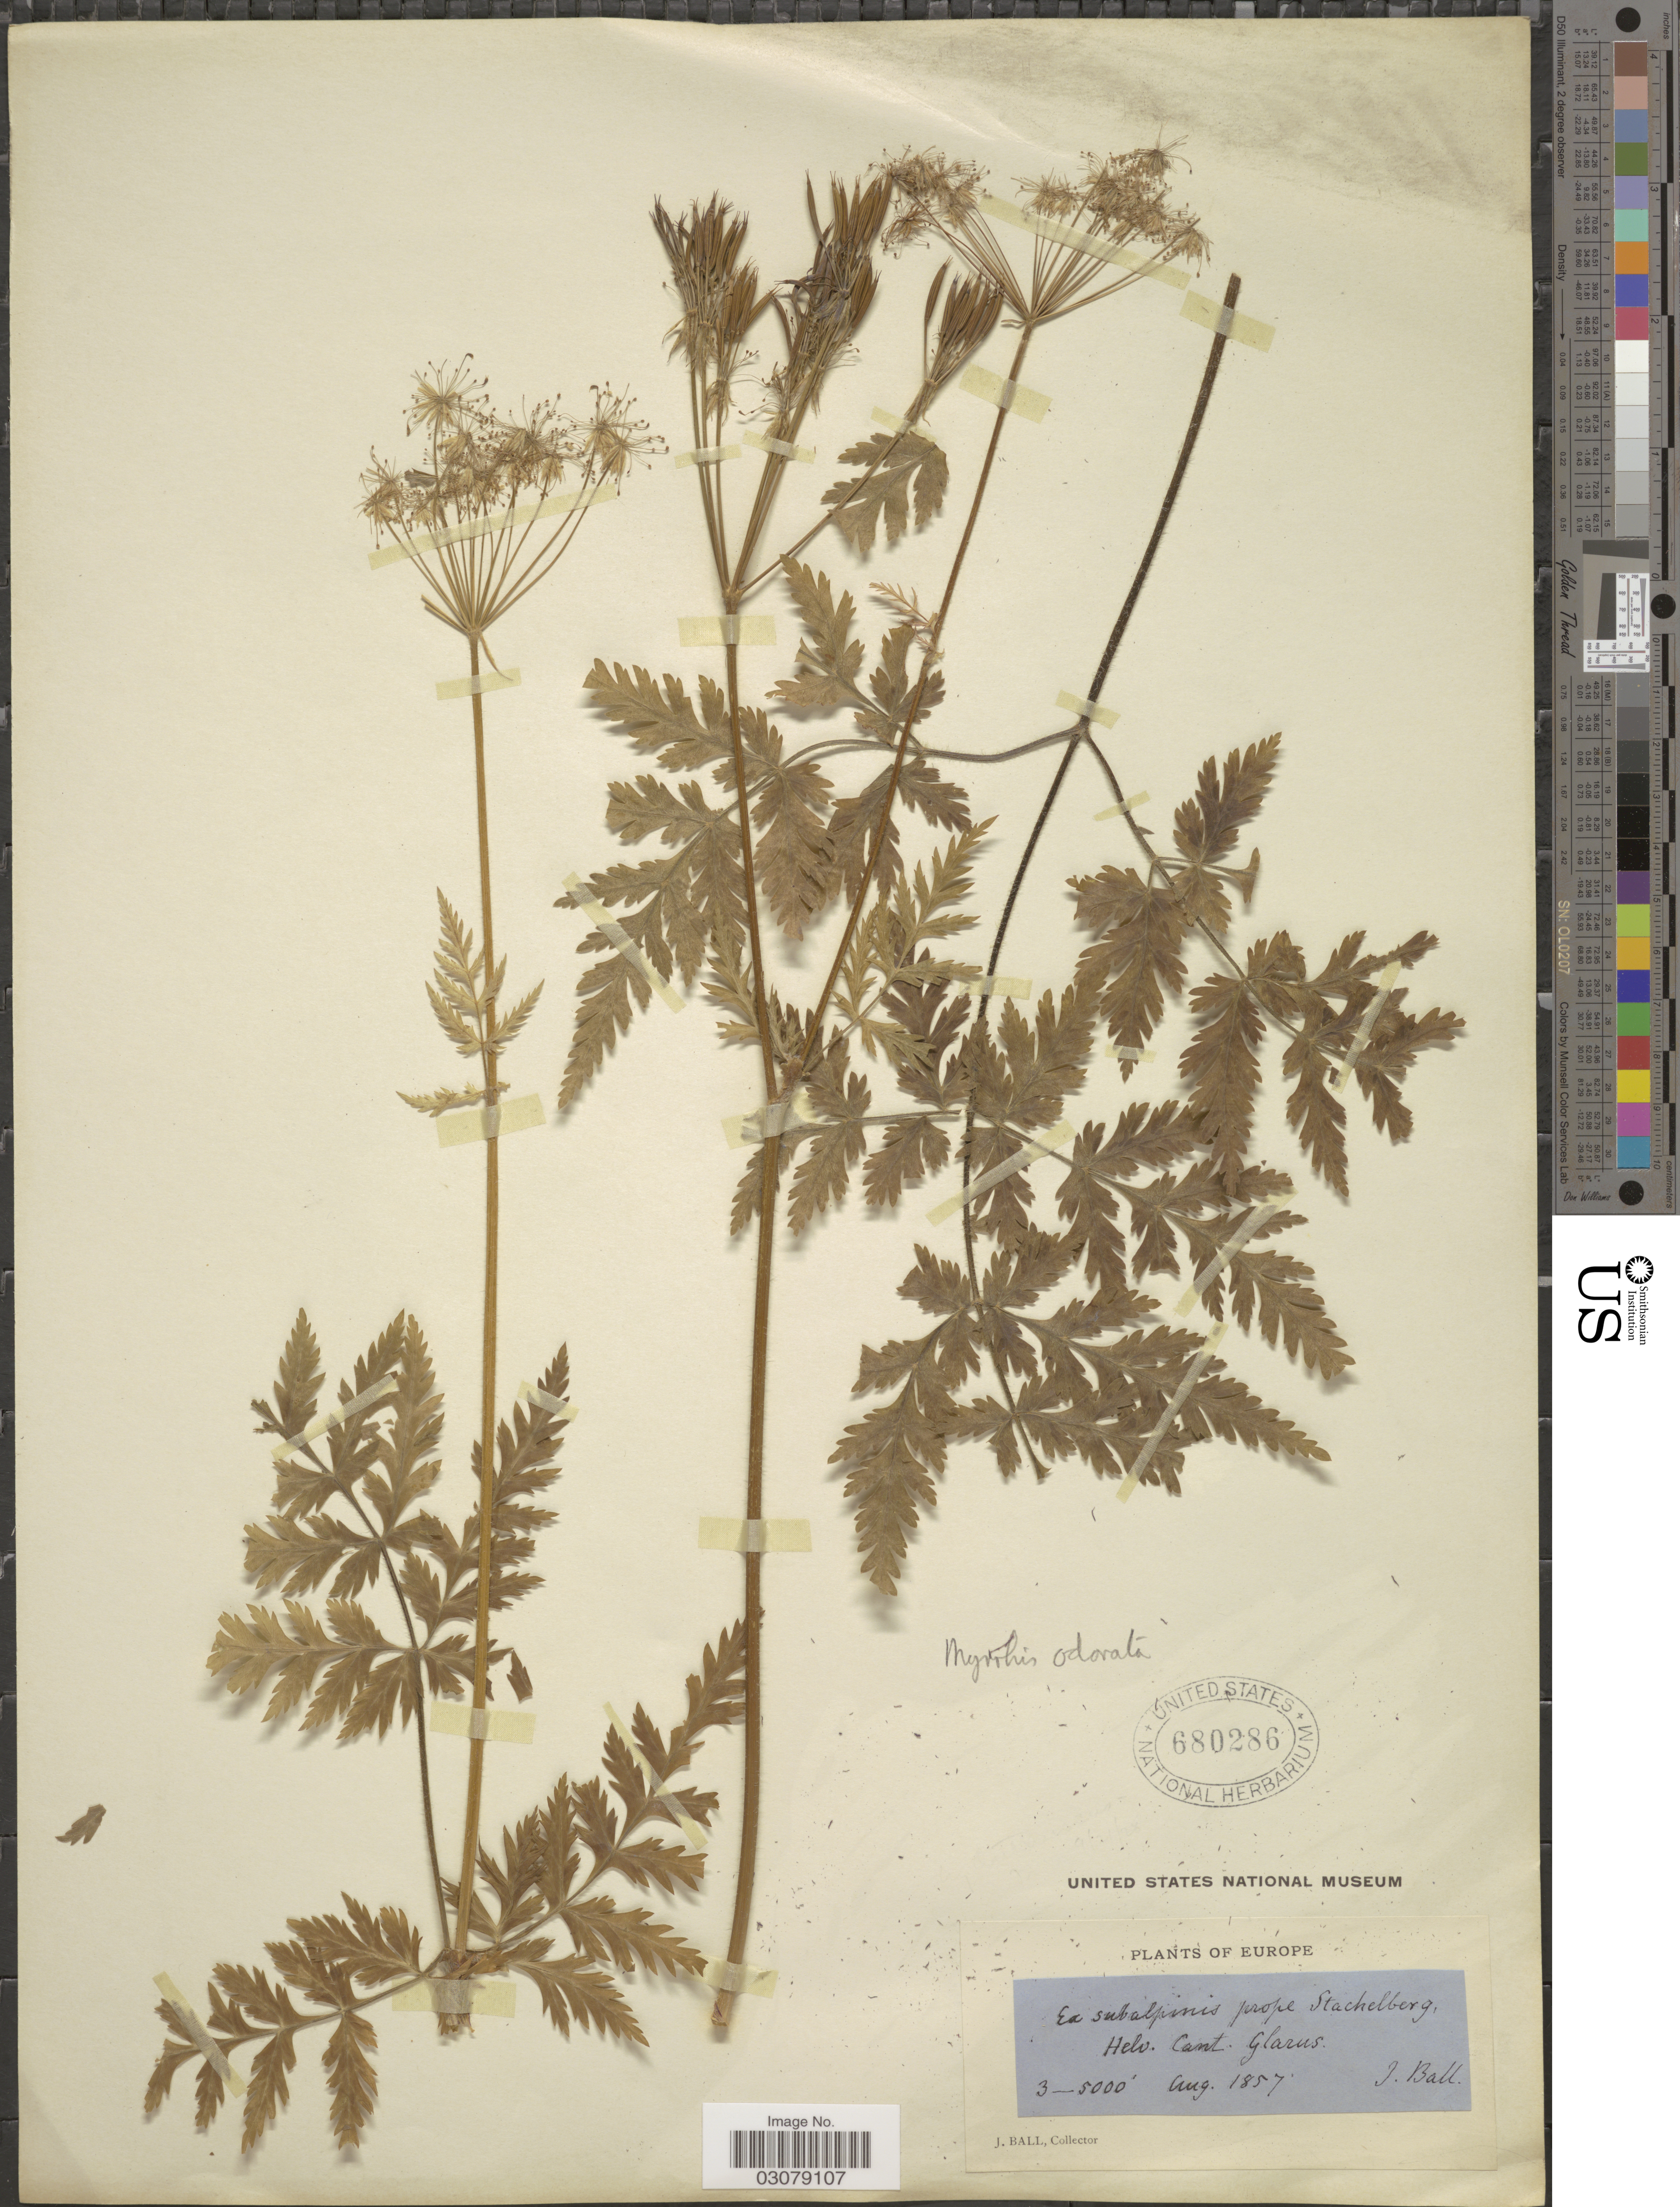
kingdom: Plantae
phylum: Tracheophyta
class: Magnoliopsida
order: Apiales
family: Apiaceae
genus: Myrrhis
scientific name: Myrrhis odorata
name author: (L.) Scop.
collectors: J. Ball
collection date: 1857-08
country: Switzerland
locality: Ex subalpinis prope Stachelberg, Helv. Cant. Glarus.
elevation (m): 914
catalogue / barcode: US 680286